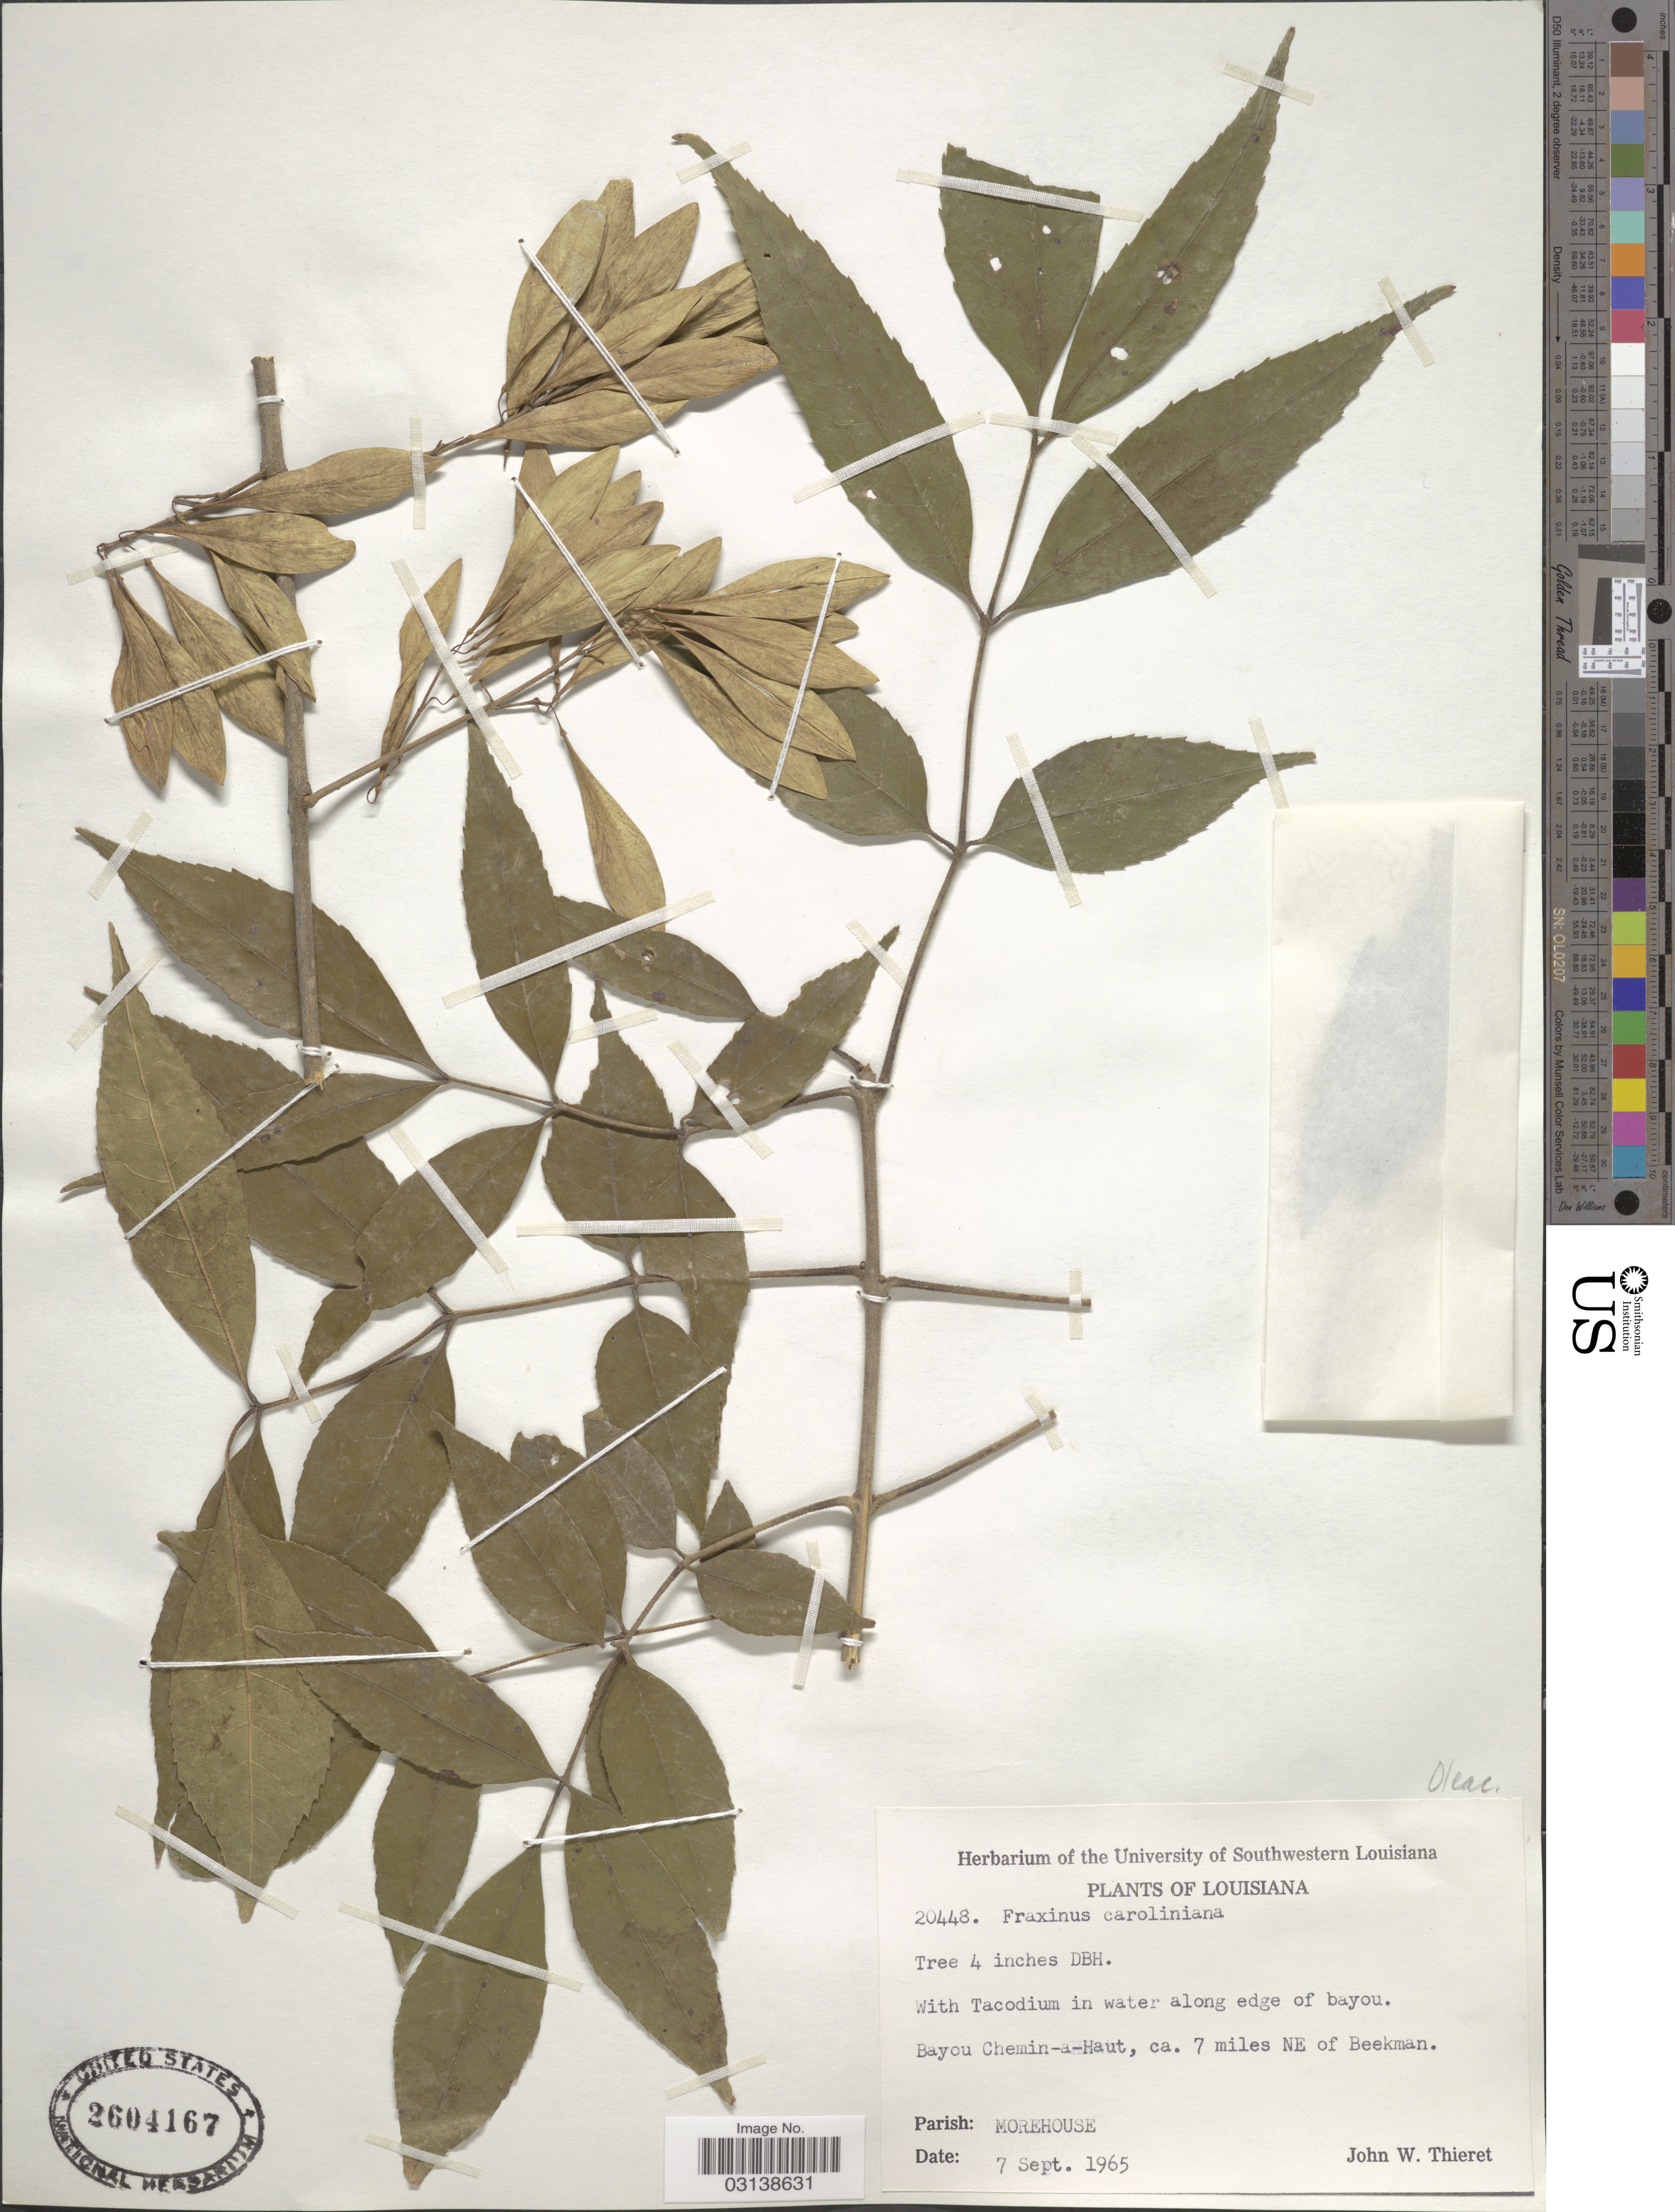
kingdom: Plantae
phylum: Tracheophyta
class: Magnoliopsida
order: Lamiales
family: Oleaceae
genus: Fraxinus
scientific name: Fraxinus caroliniana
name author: Mill.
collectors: J. W. Thieret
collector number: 20448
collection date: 1965-09-07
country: United States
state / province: Louisiana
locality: In water along edge of bayou. Bayou Chemin-a-Haut, ca. 7 miles NE of Beekman. Parish: Morehouse.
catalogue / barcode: US 2604167